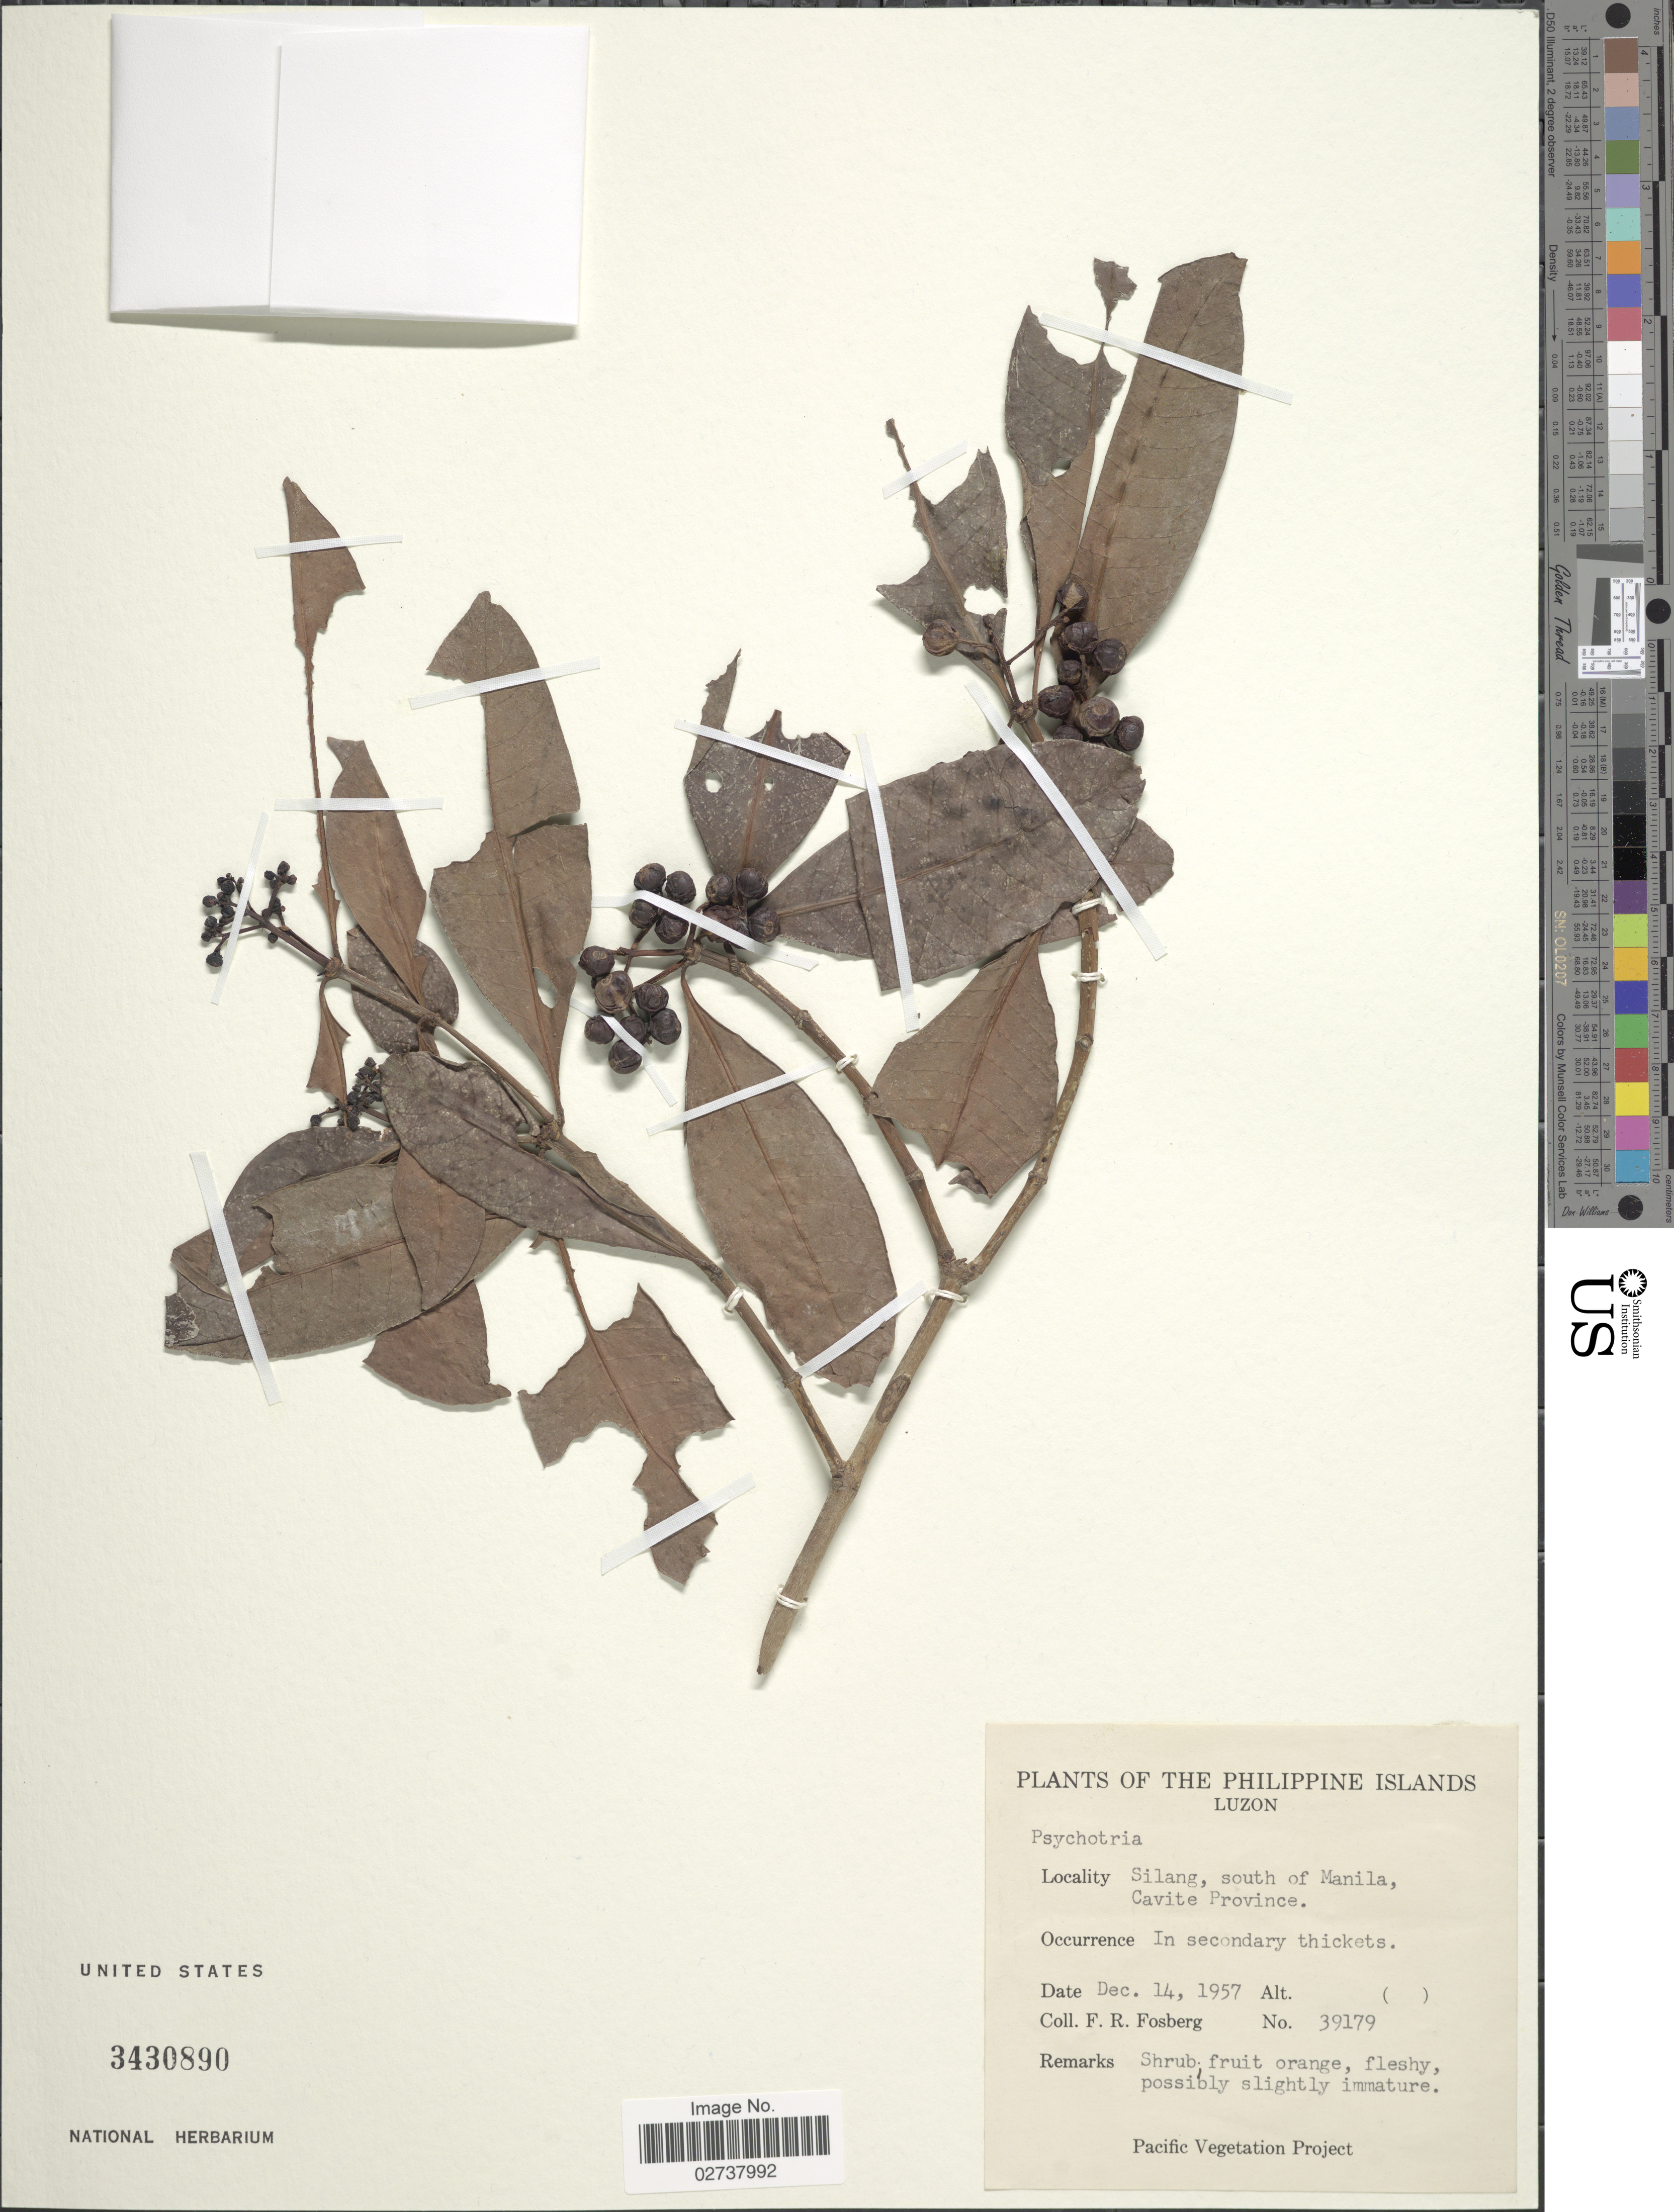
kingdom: Plantae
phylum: Tracheophyta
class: Magnoliopsida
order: Gentianales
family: Rubiaceae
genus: Psychotria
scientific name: Psychotria sp.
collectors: F. R. Fosberg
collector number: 39179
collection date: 1957-12-14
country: Philippines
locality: Luzon, Silang, south of Manila. Cavite Province.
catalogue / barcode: US 3430890